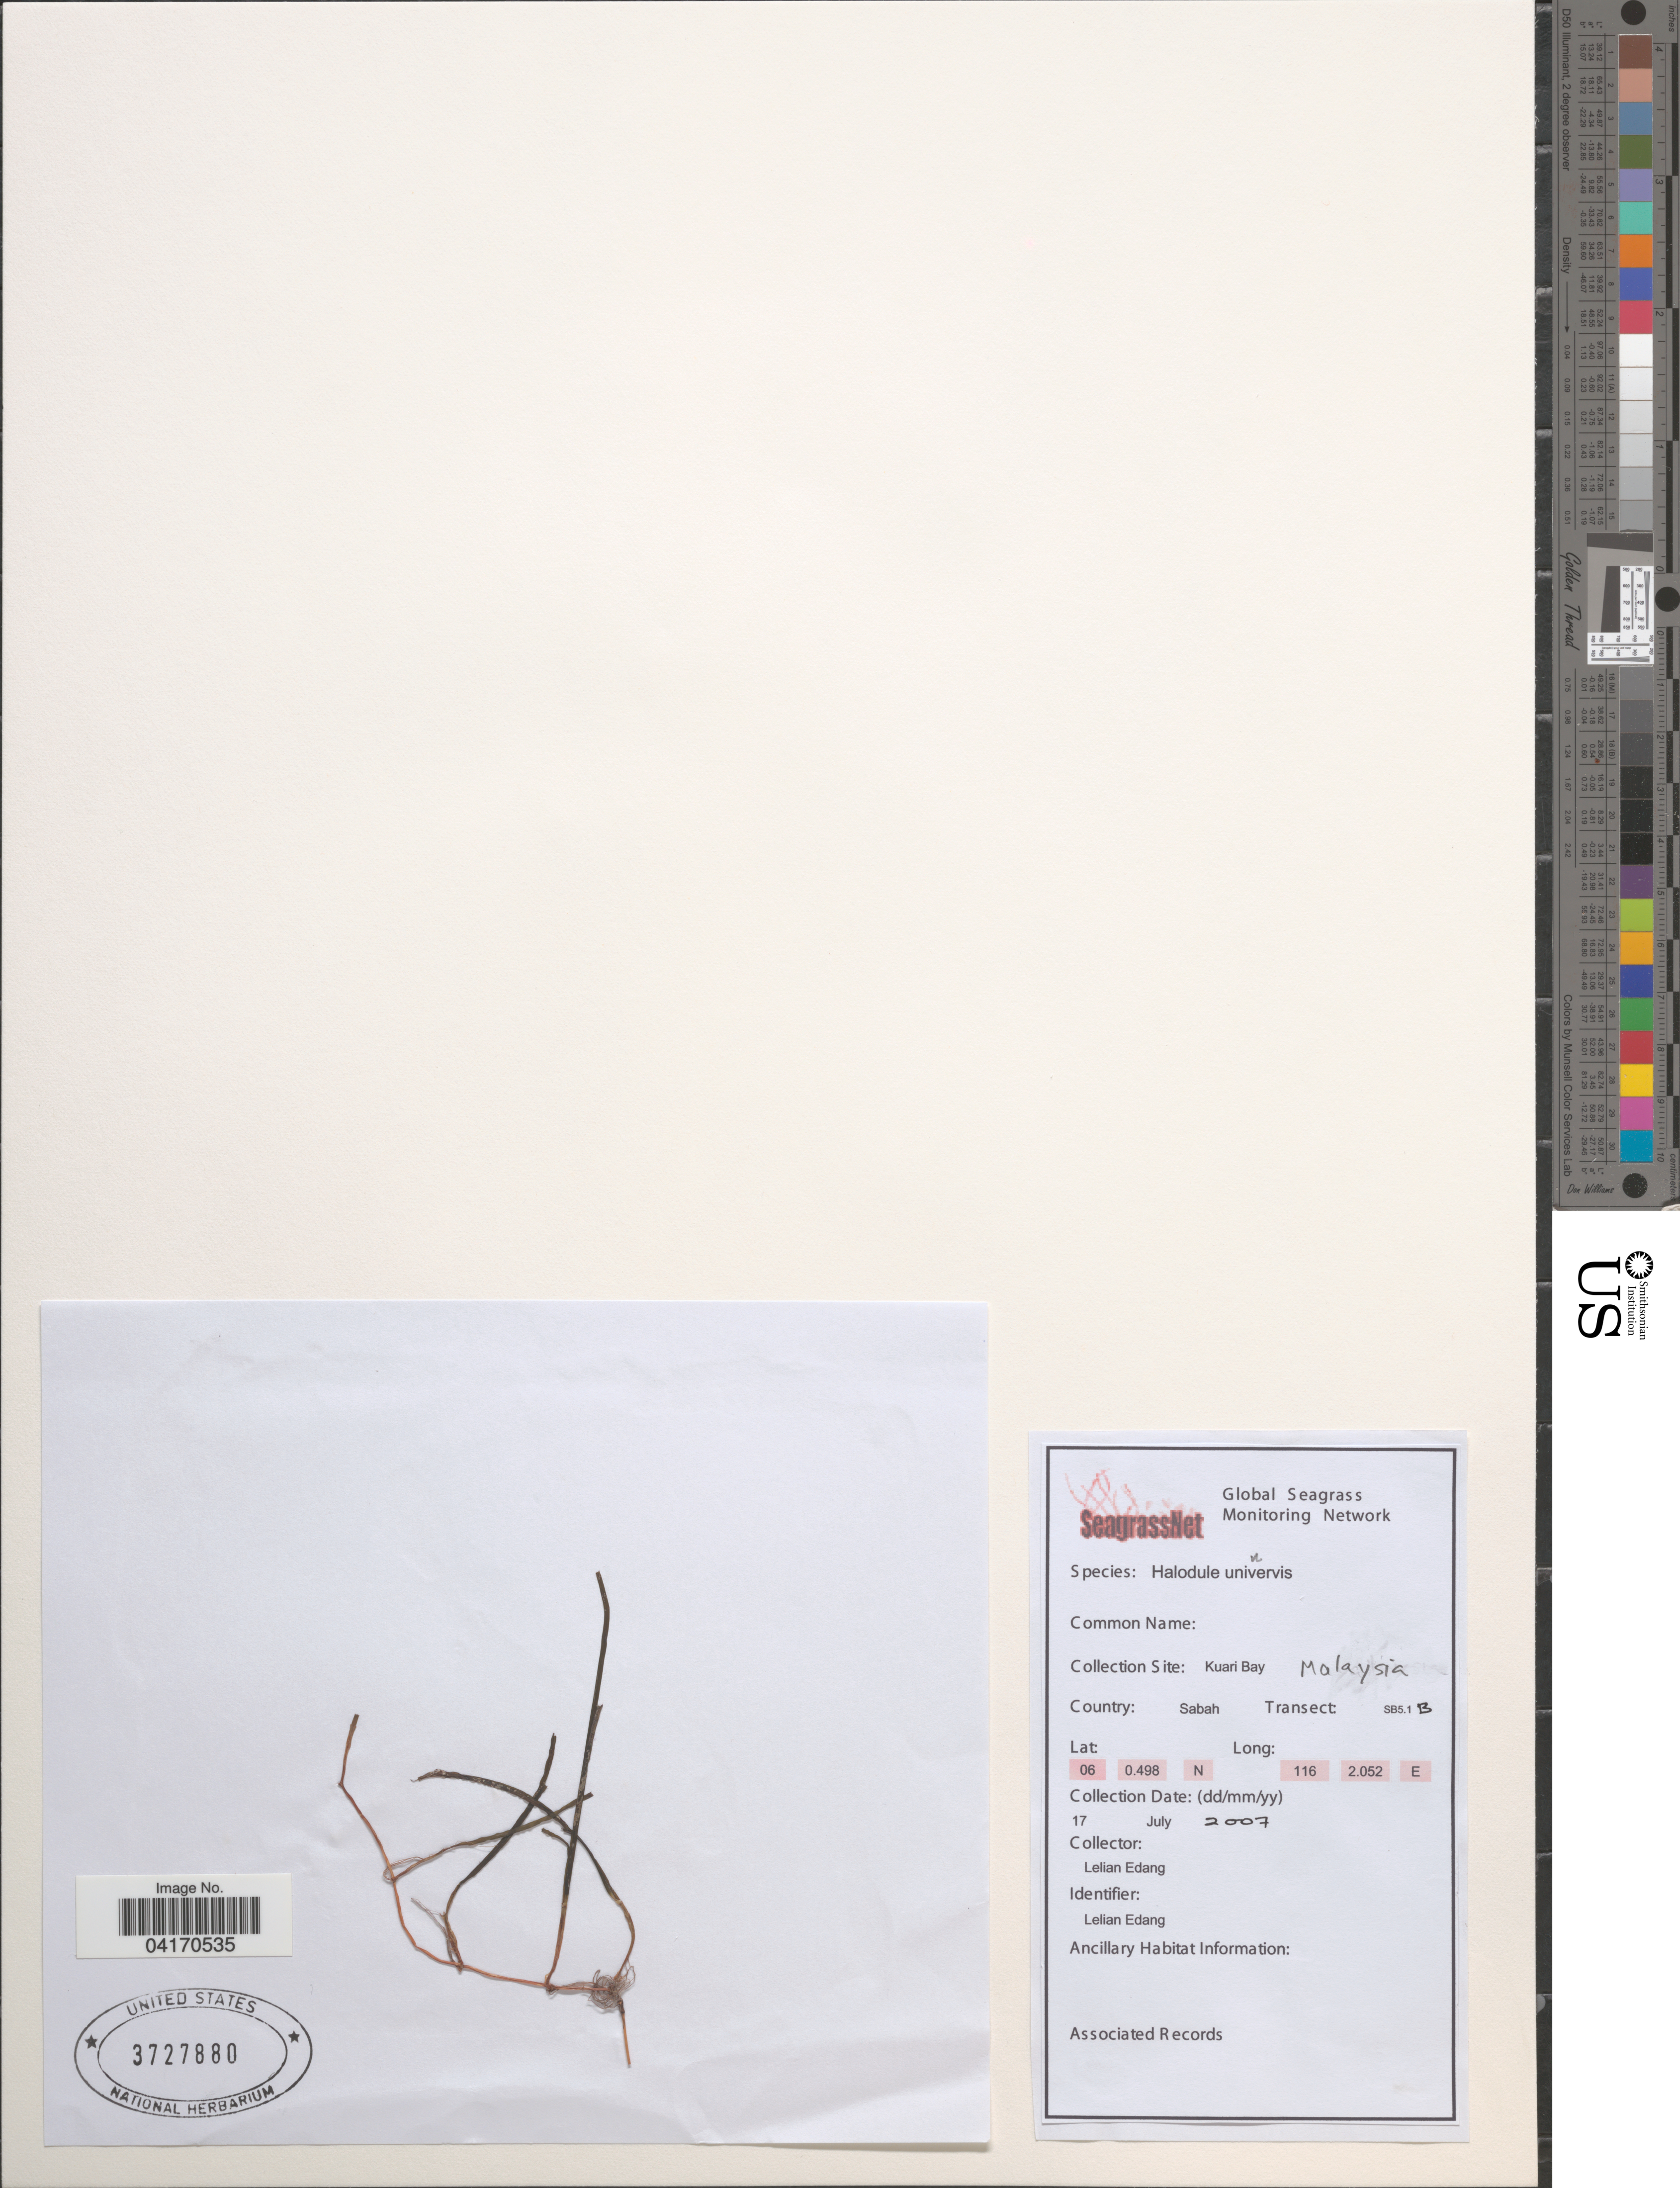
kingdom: Plantae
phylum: Tracheophyta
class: Liliopsida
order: Alismatales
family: Cymodoceaceae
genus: Halodule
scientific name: Halodule uninervis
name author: (Forssk.) Asch.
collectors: L. Edang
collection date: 2007-07-17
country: Malaysia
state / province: Sabah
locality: Collection Site: Kuari Bay. Country: Sabah. Transect: SB5.1B.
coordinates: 06 0.498, 116 2.052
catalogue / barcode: US 3727880